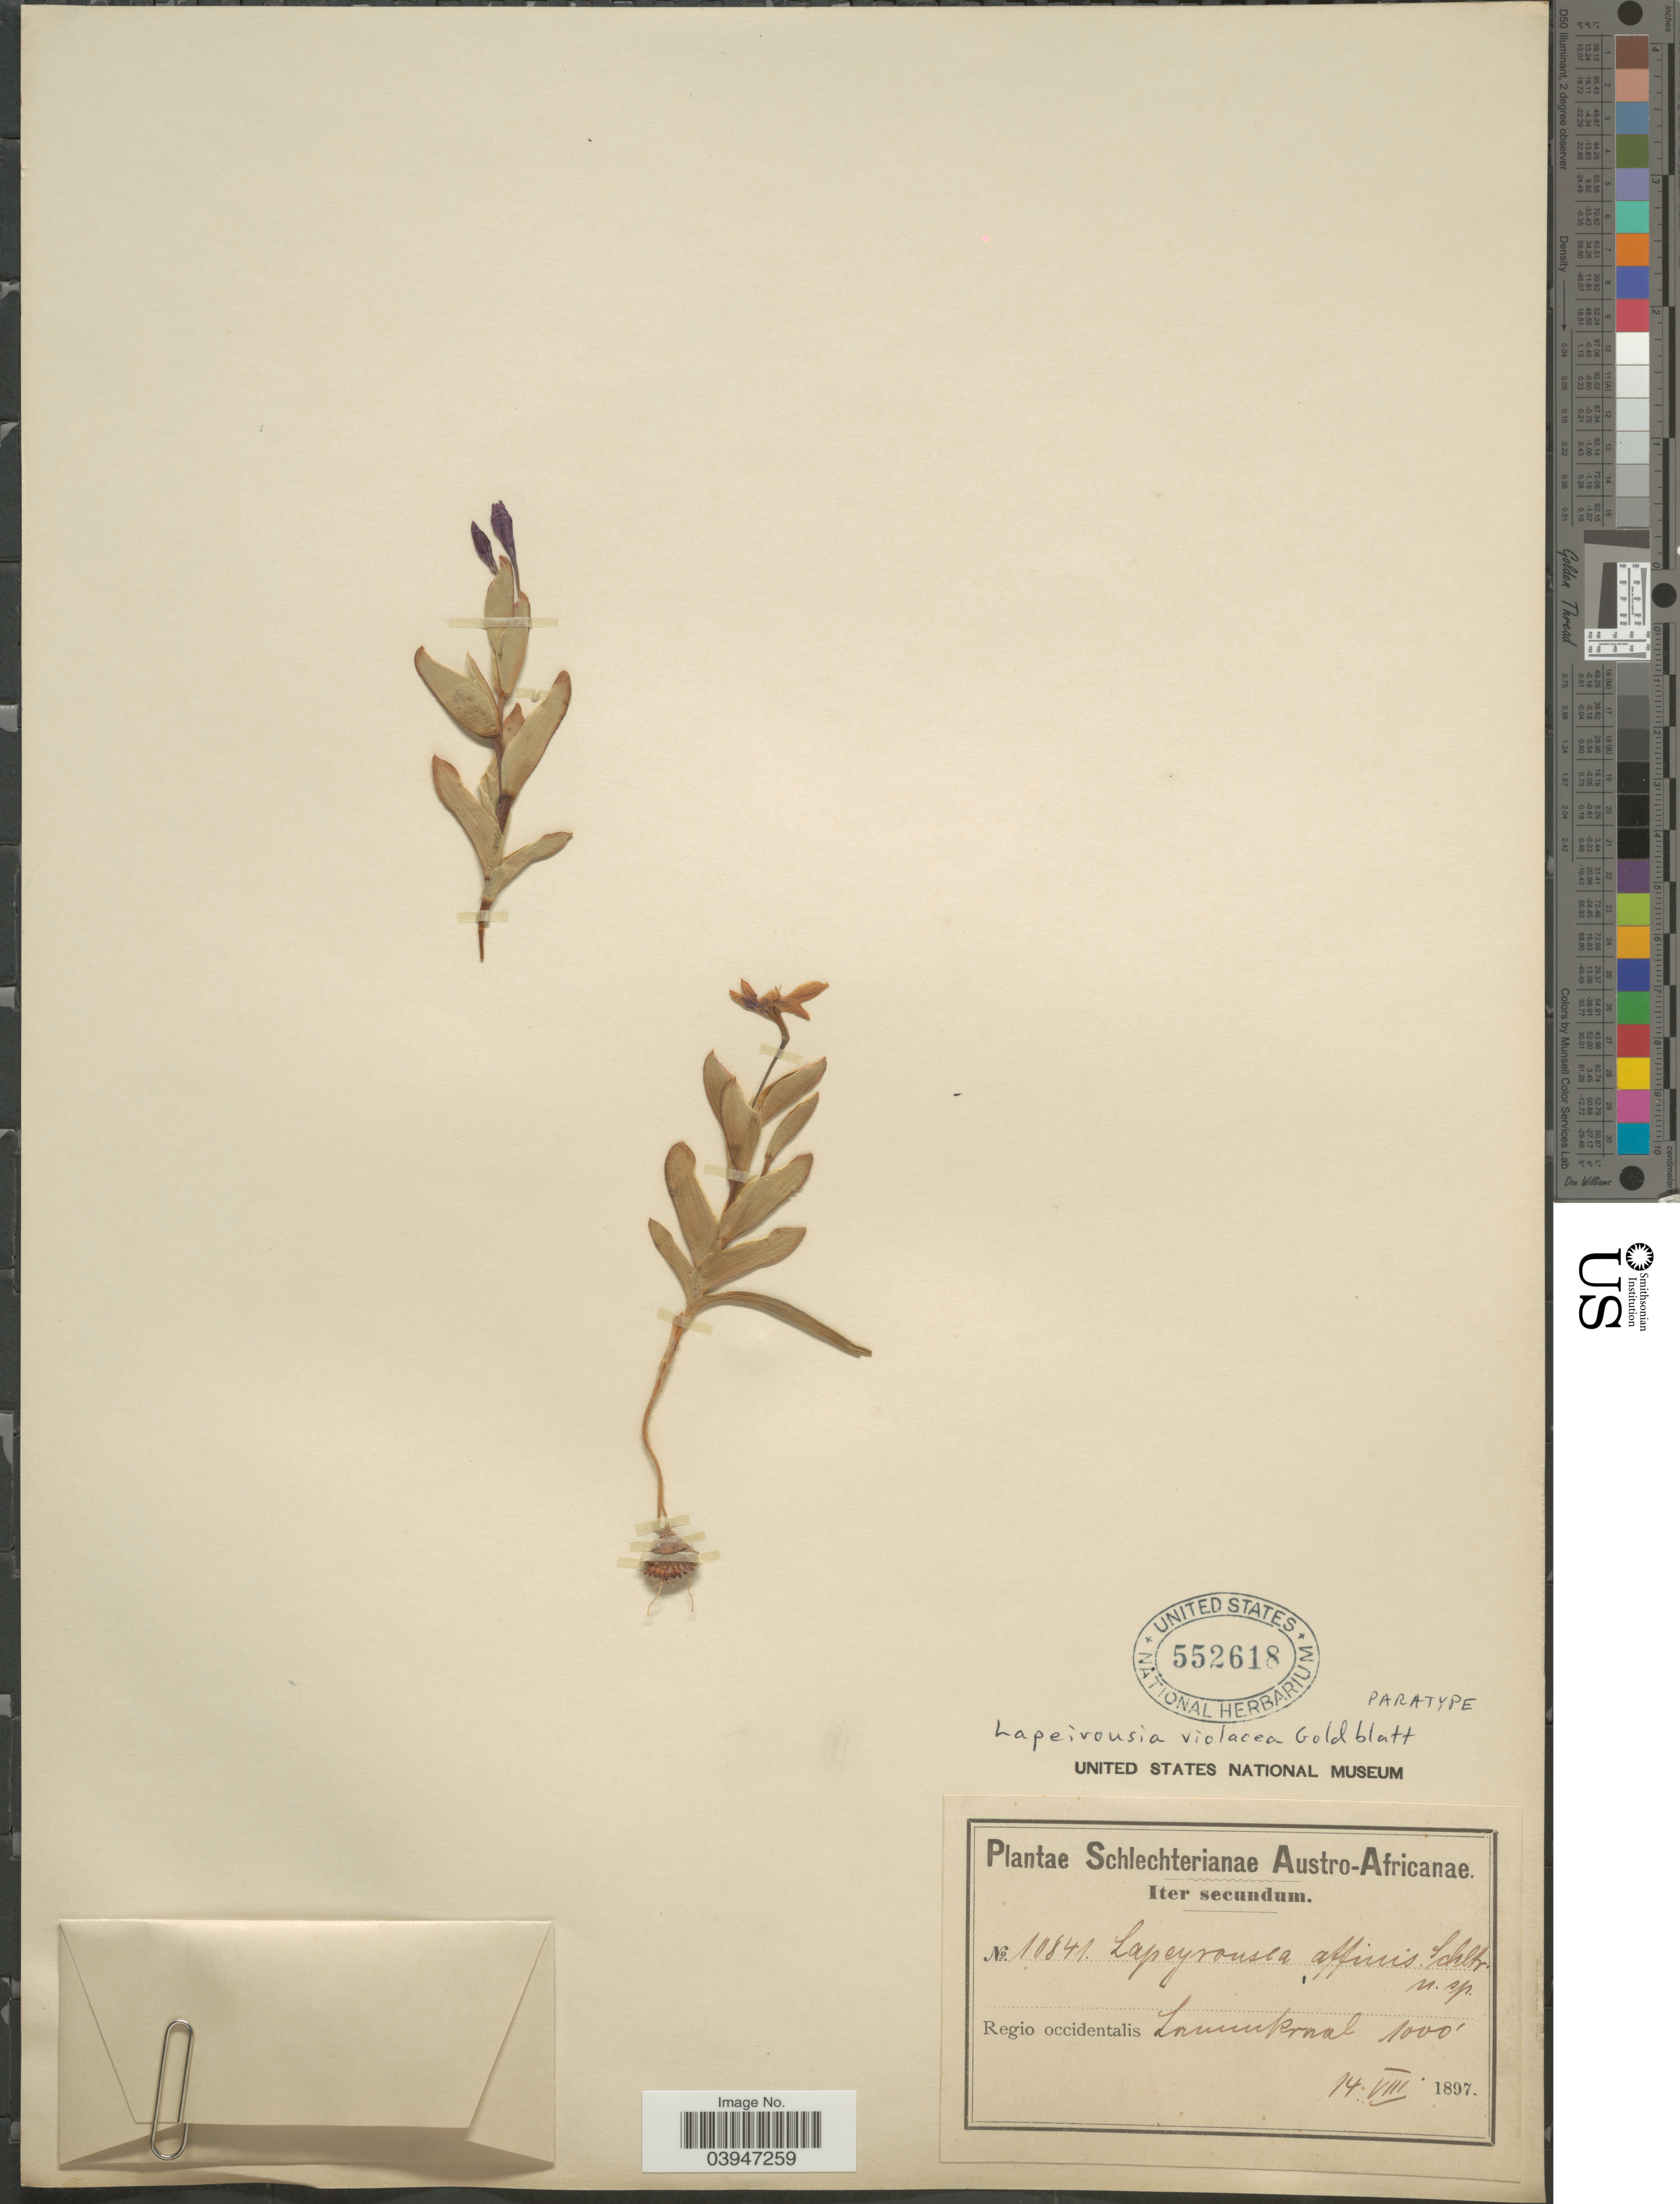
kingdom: Plantae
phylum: Tracheophyta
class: Liliopsida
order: Asparagales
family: Iridaceae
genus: Lapeirousia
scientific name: Lapeirousia violacea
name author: Goldblatt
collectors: Schlechter, --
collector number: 10841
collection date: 1897-08-14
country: South Africa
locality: Austro-Africanae. Regio occidentalis. Lominkraal [interpreted].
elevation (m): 305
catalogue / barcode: US 552618